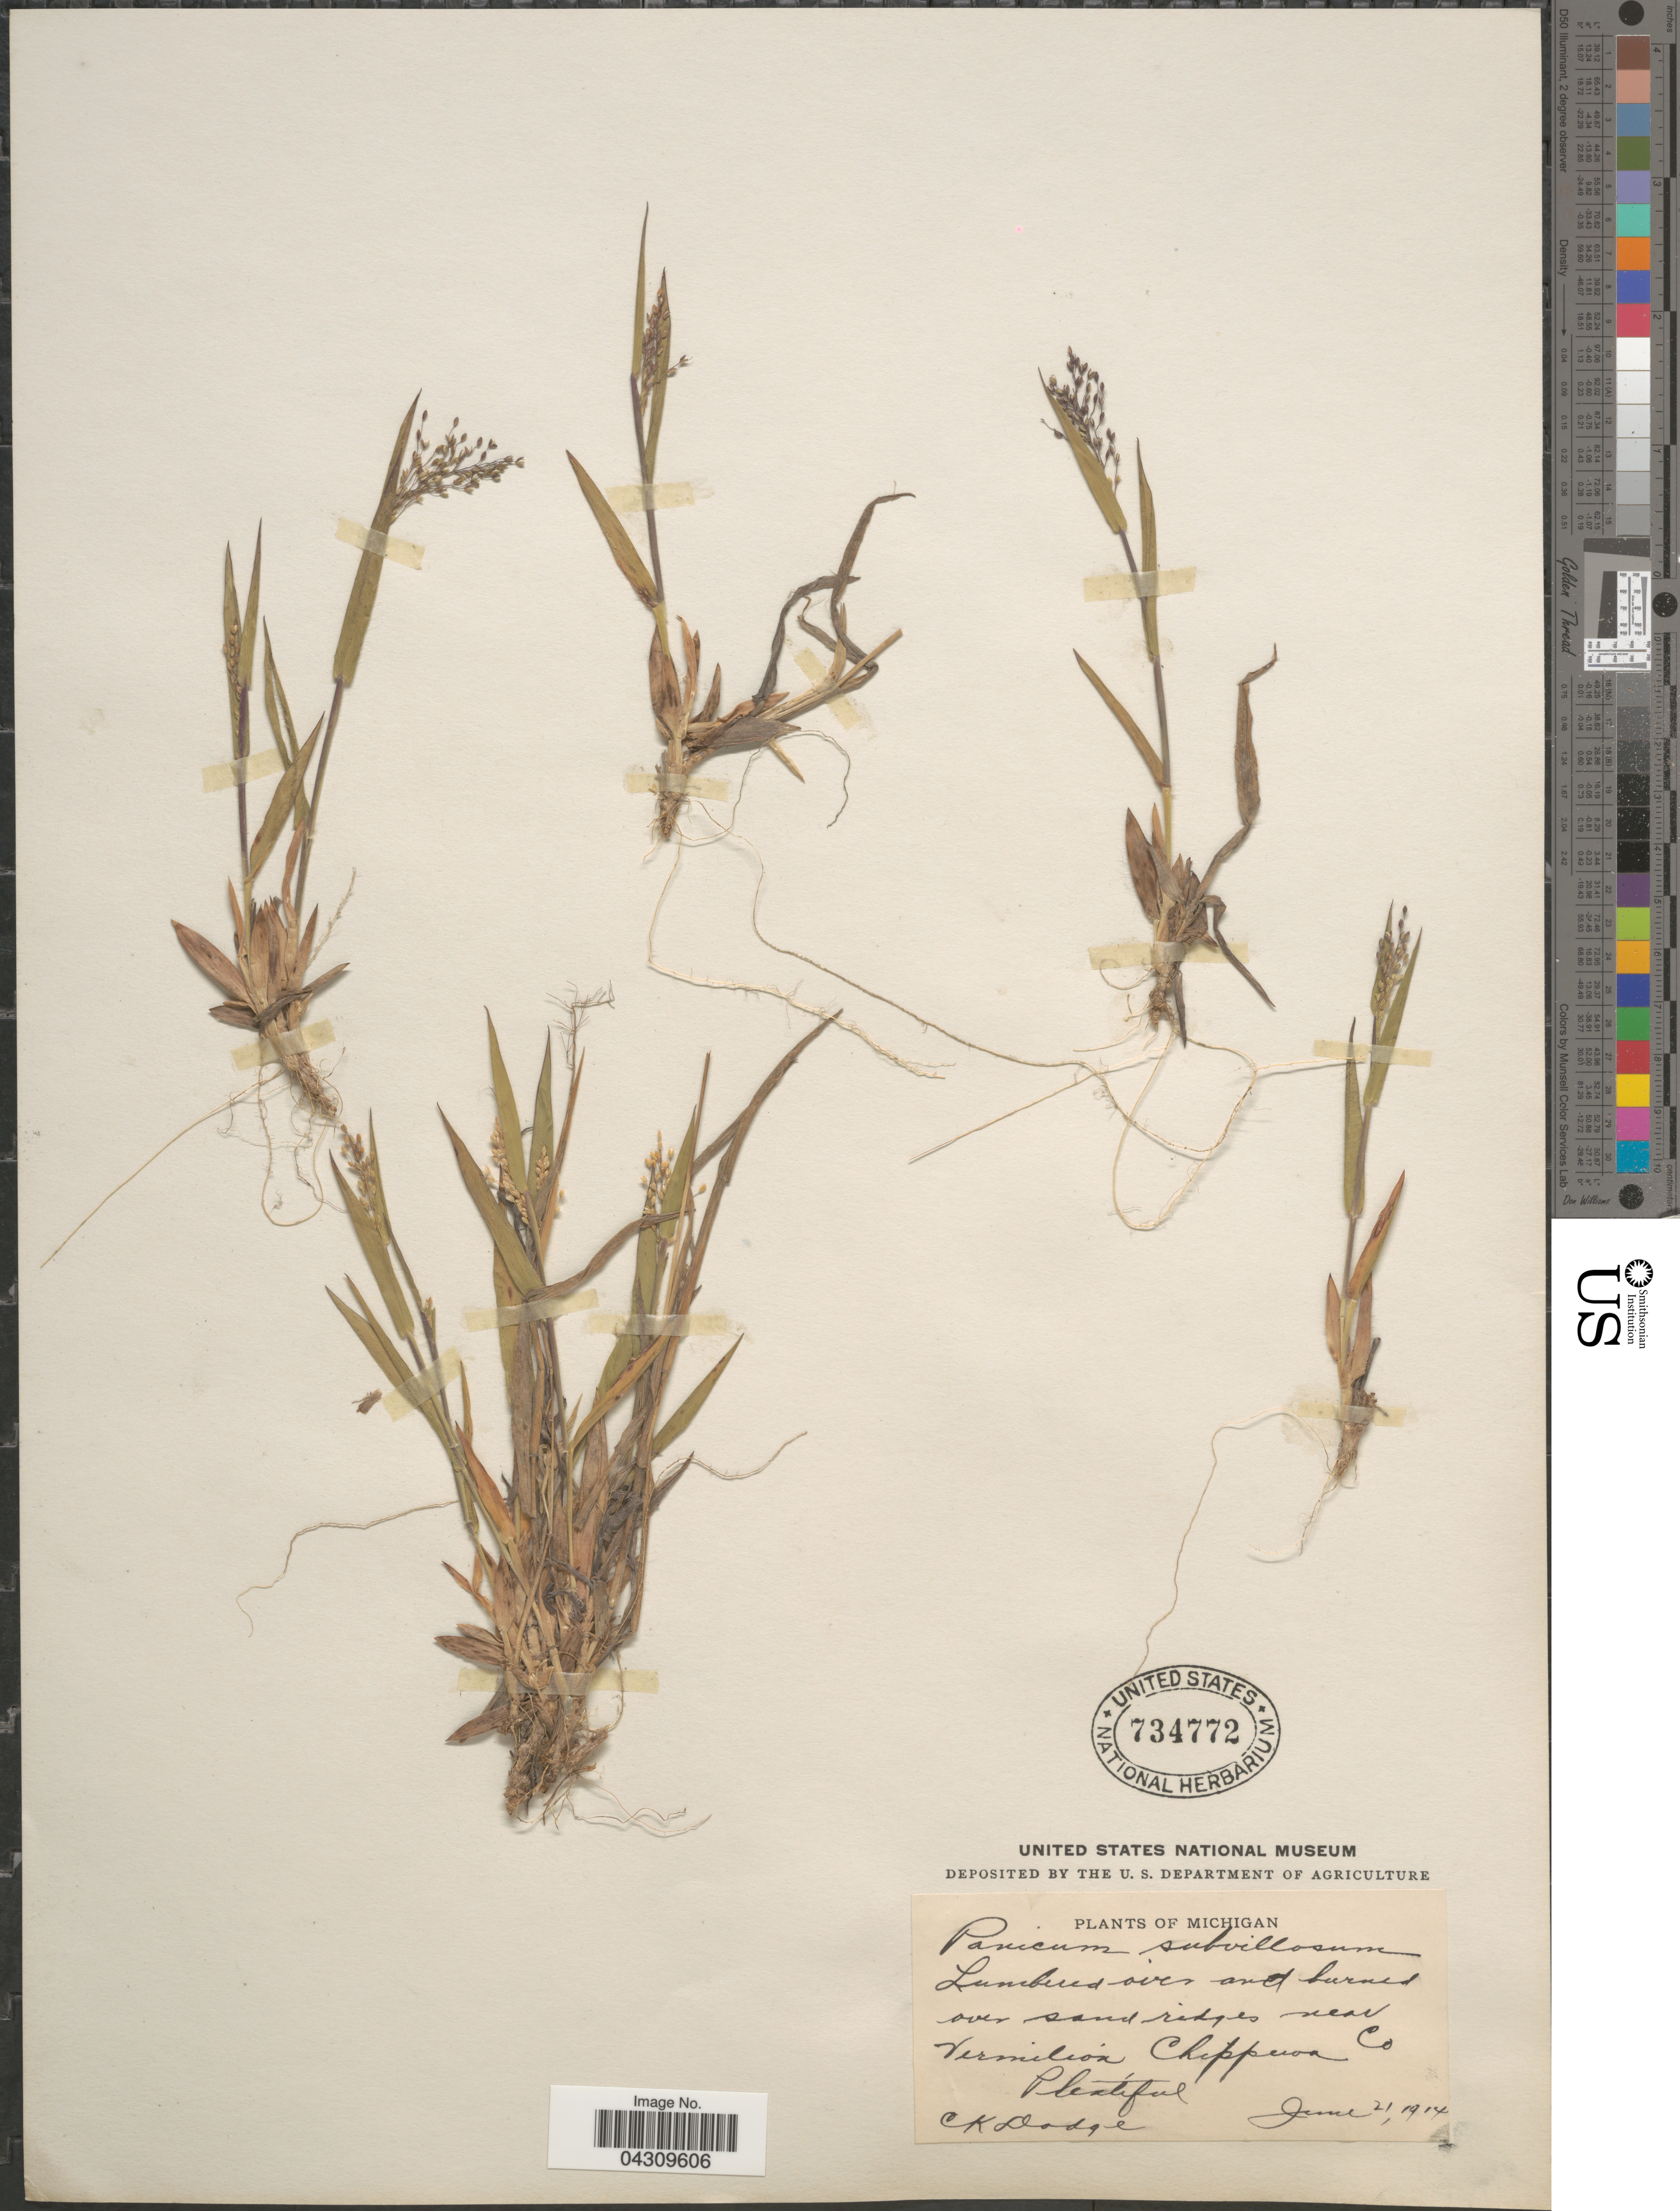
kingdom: Plantae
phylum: Tracheophyta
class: Liliopsida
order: Poales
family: Poaceae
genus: Dichanthelium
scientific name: Dichanthelium acuminatum var. acuminatum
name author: (Sw.) Gould & C.A. Clark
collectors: C. Dodge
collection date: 1914-06-21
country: United States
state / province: Michigan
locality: Lumbered over and burned over sand ridges near Vermilion Chippewa Co.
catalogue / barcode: US 734772